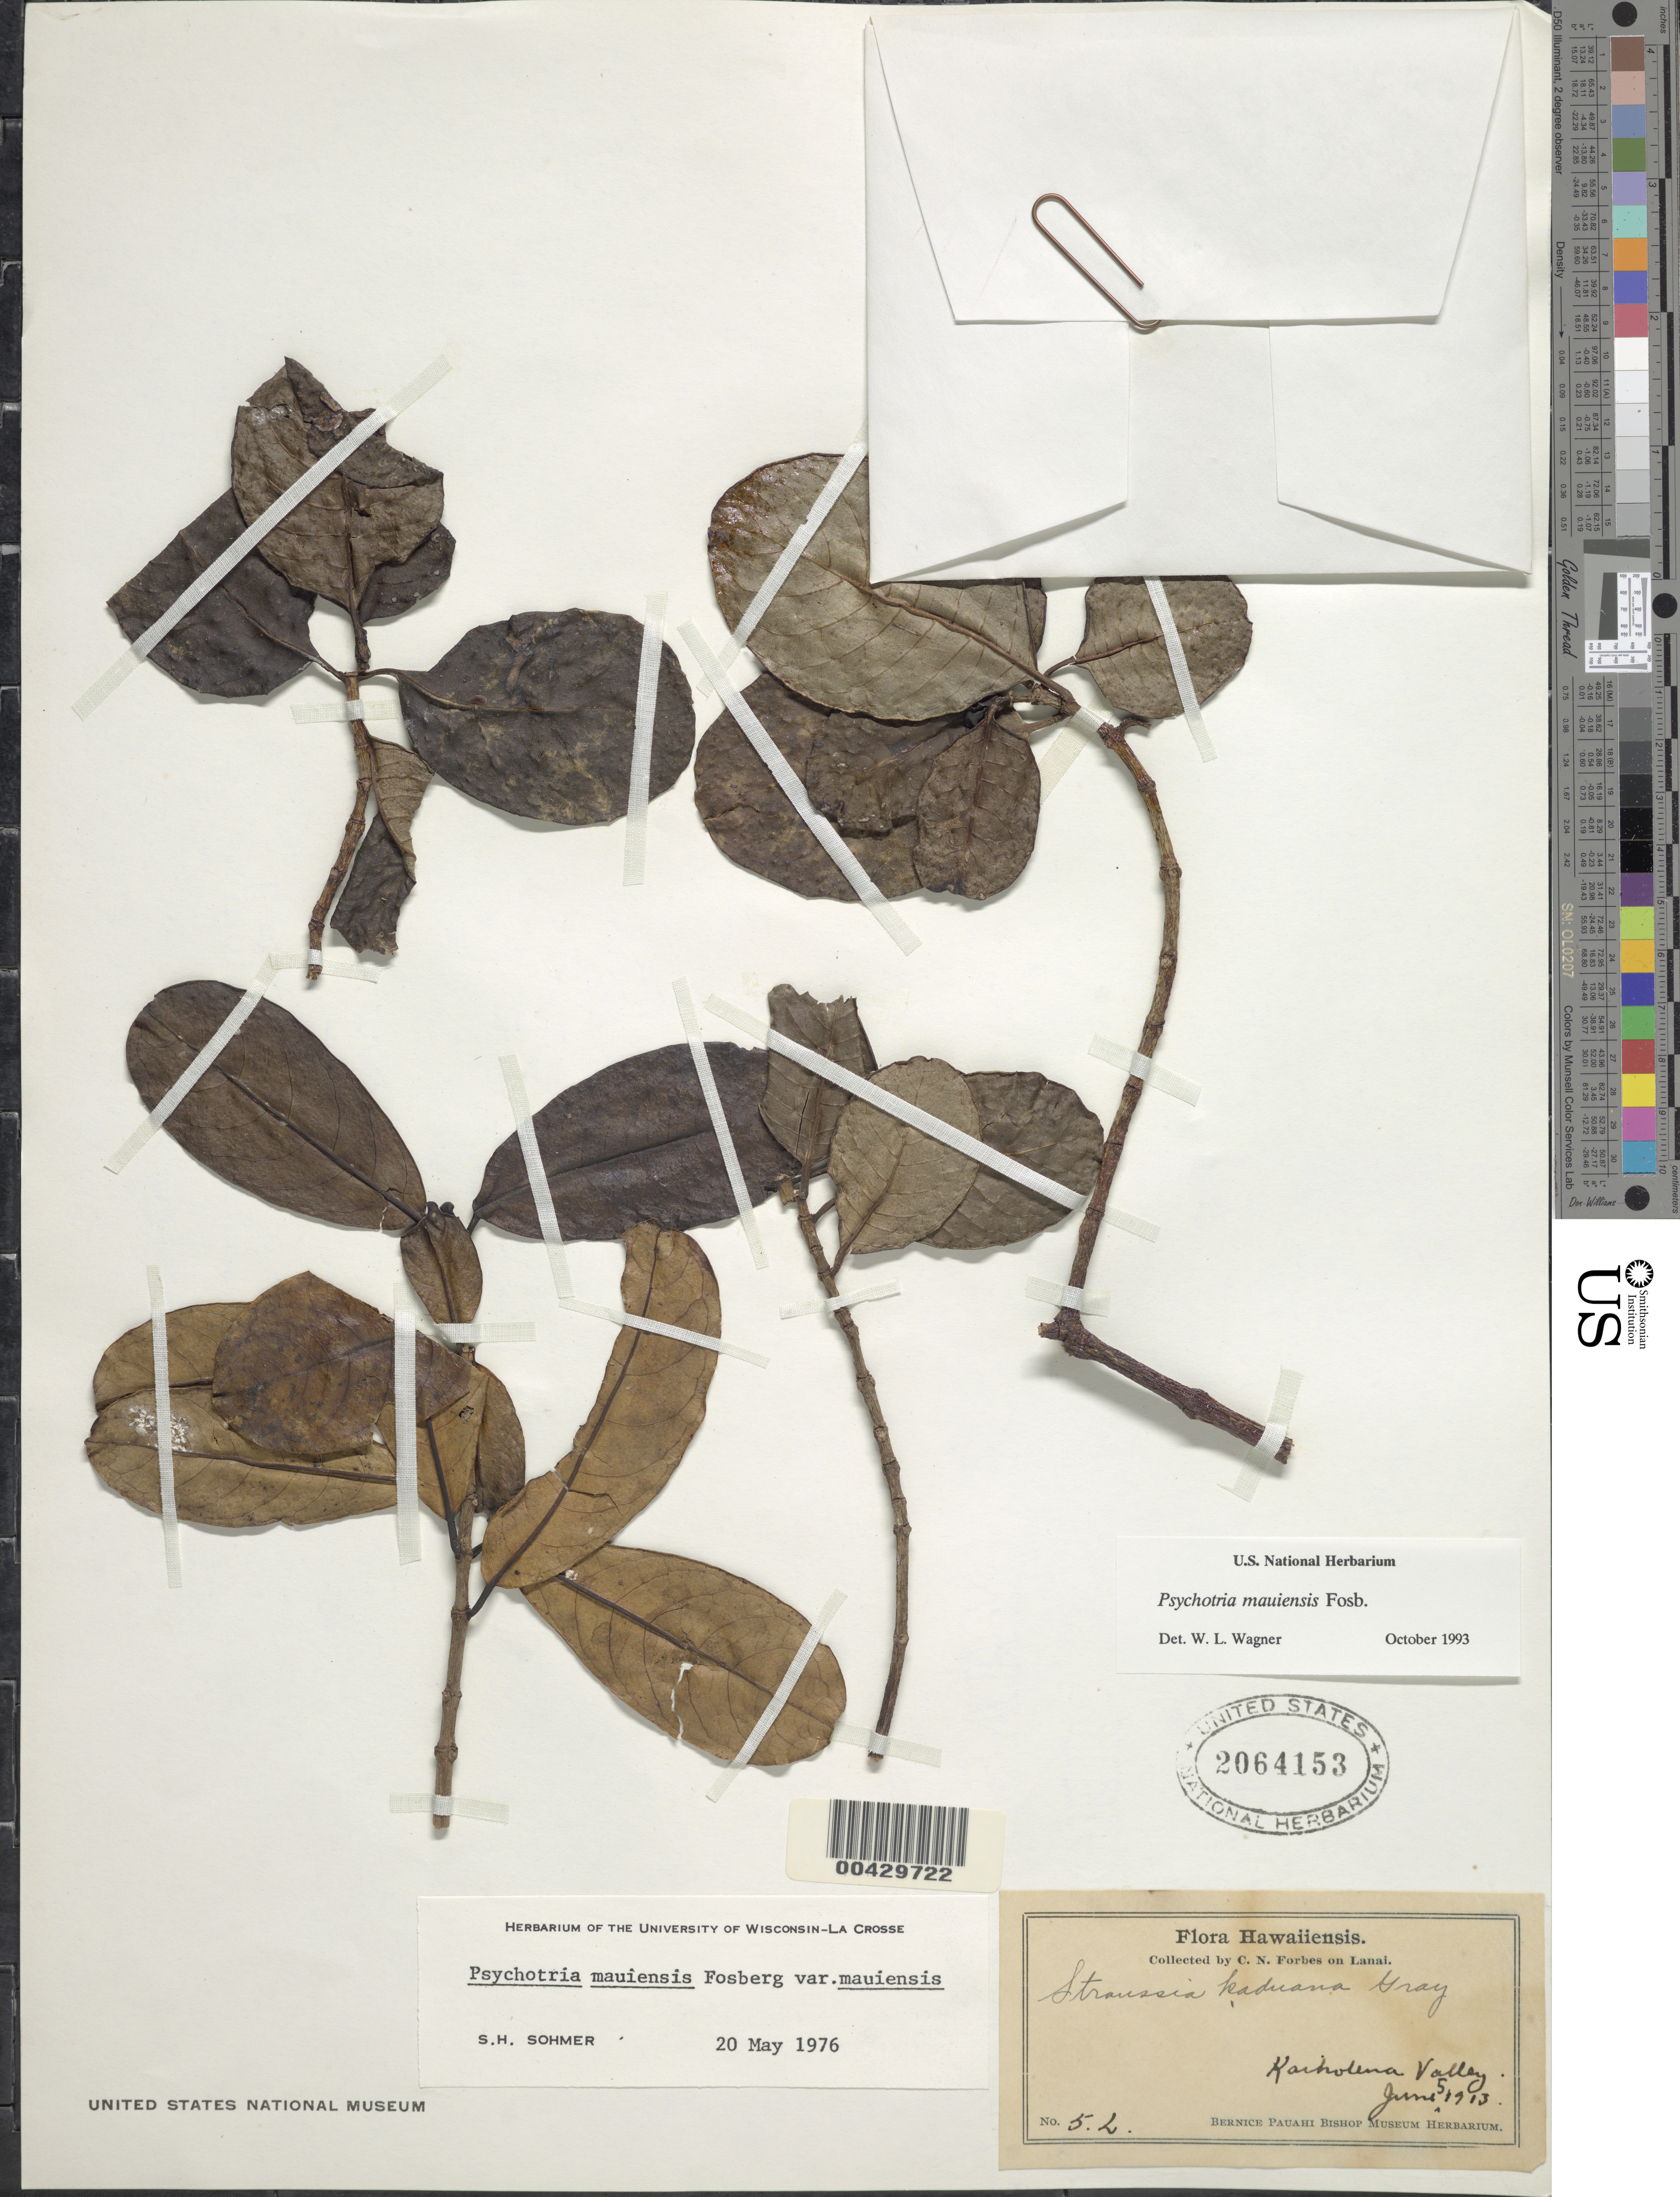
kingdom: Plantae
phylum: Tracheophyta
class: Magnoliopsida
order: Gentianales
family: Rubiaceae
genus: Psychotria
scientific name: Psychotria mauiensis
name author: Fosberg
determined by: Wagner, W. L., (BOT), Smithsonian Institution - National Museum of Natural History (UNITED STATES)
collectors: C. N. Forbes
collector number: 5.L.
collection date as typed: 5 Jun 1913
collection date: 1913-06-05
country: United States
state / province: Hawaii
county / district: Maui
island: Lana'i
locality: Kaiholena Valley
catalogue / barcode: US 2064153